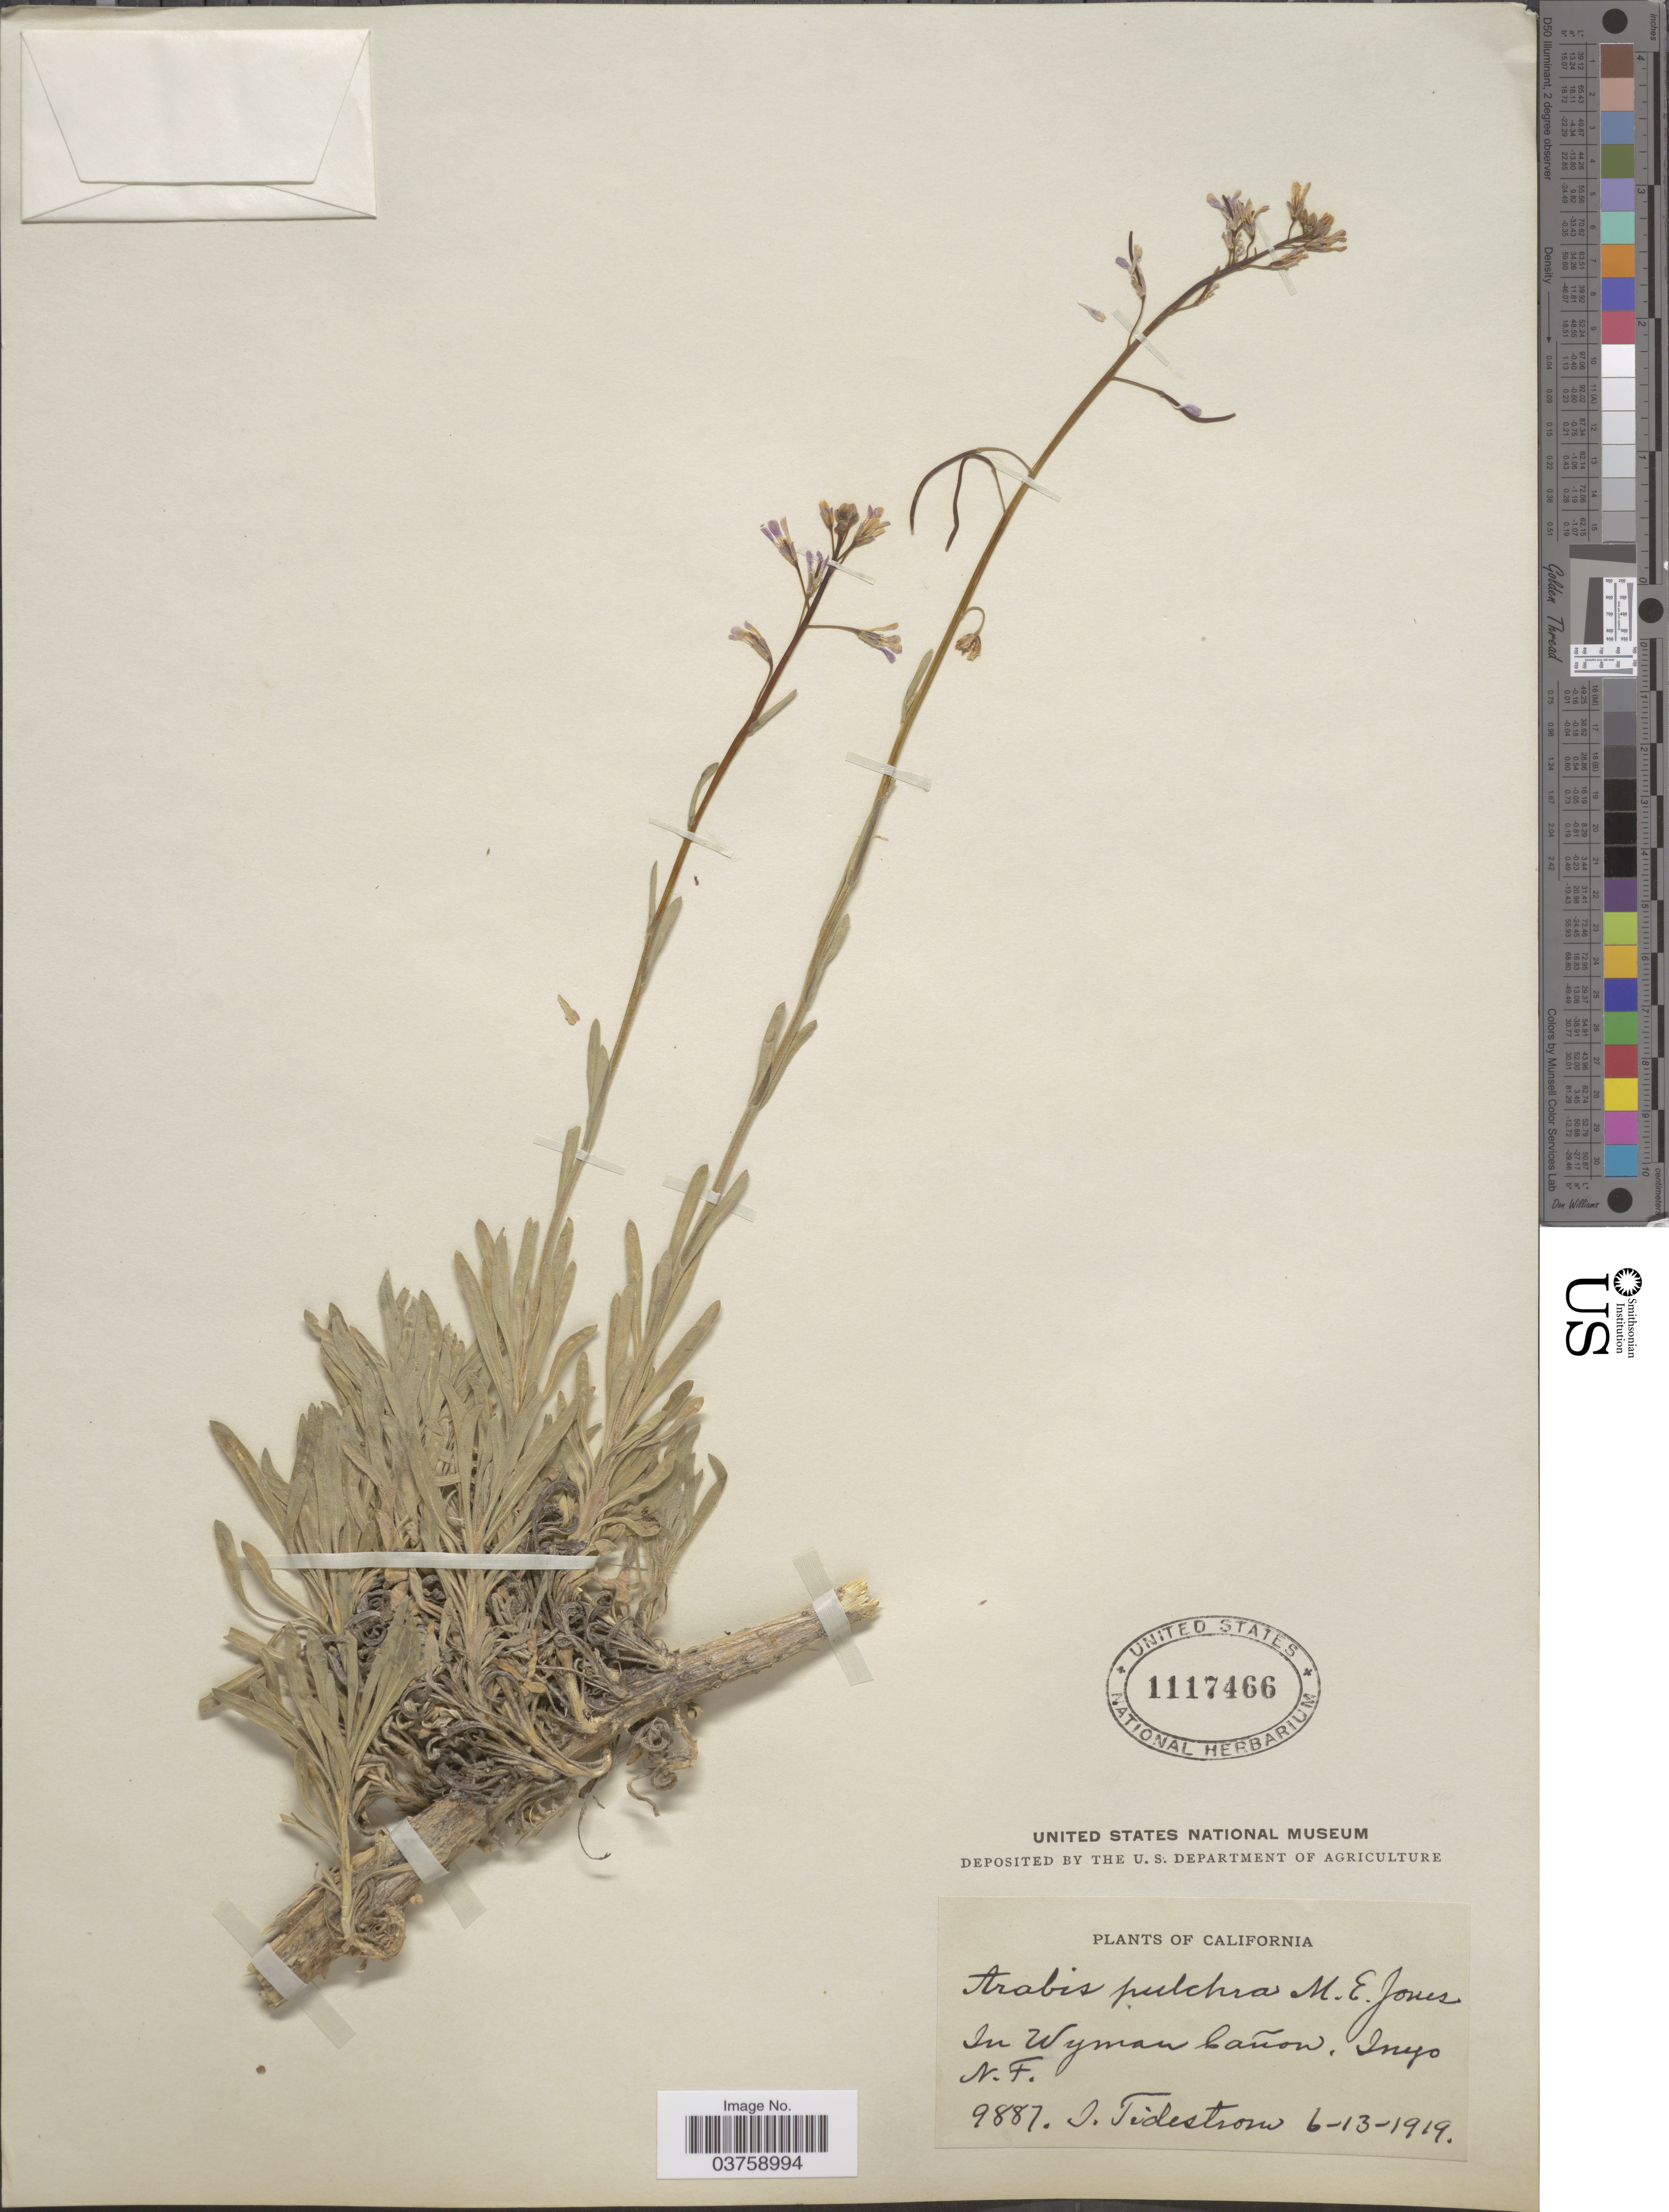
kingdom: Plantae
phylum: Tracheophyta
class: Magnoliopsida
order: Brassicales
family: Brassicaceae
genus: Arabis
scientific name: Arabis sparsiflora var. arcuata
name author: (Nutt.) Rollins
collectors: I. F. Tidestrom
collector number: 9887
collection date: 1919-06-13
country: United States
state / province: California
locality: In Wyman Cañon, Inyo N.F.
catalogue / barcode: US 1117466